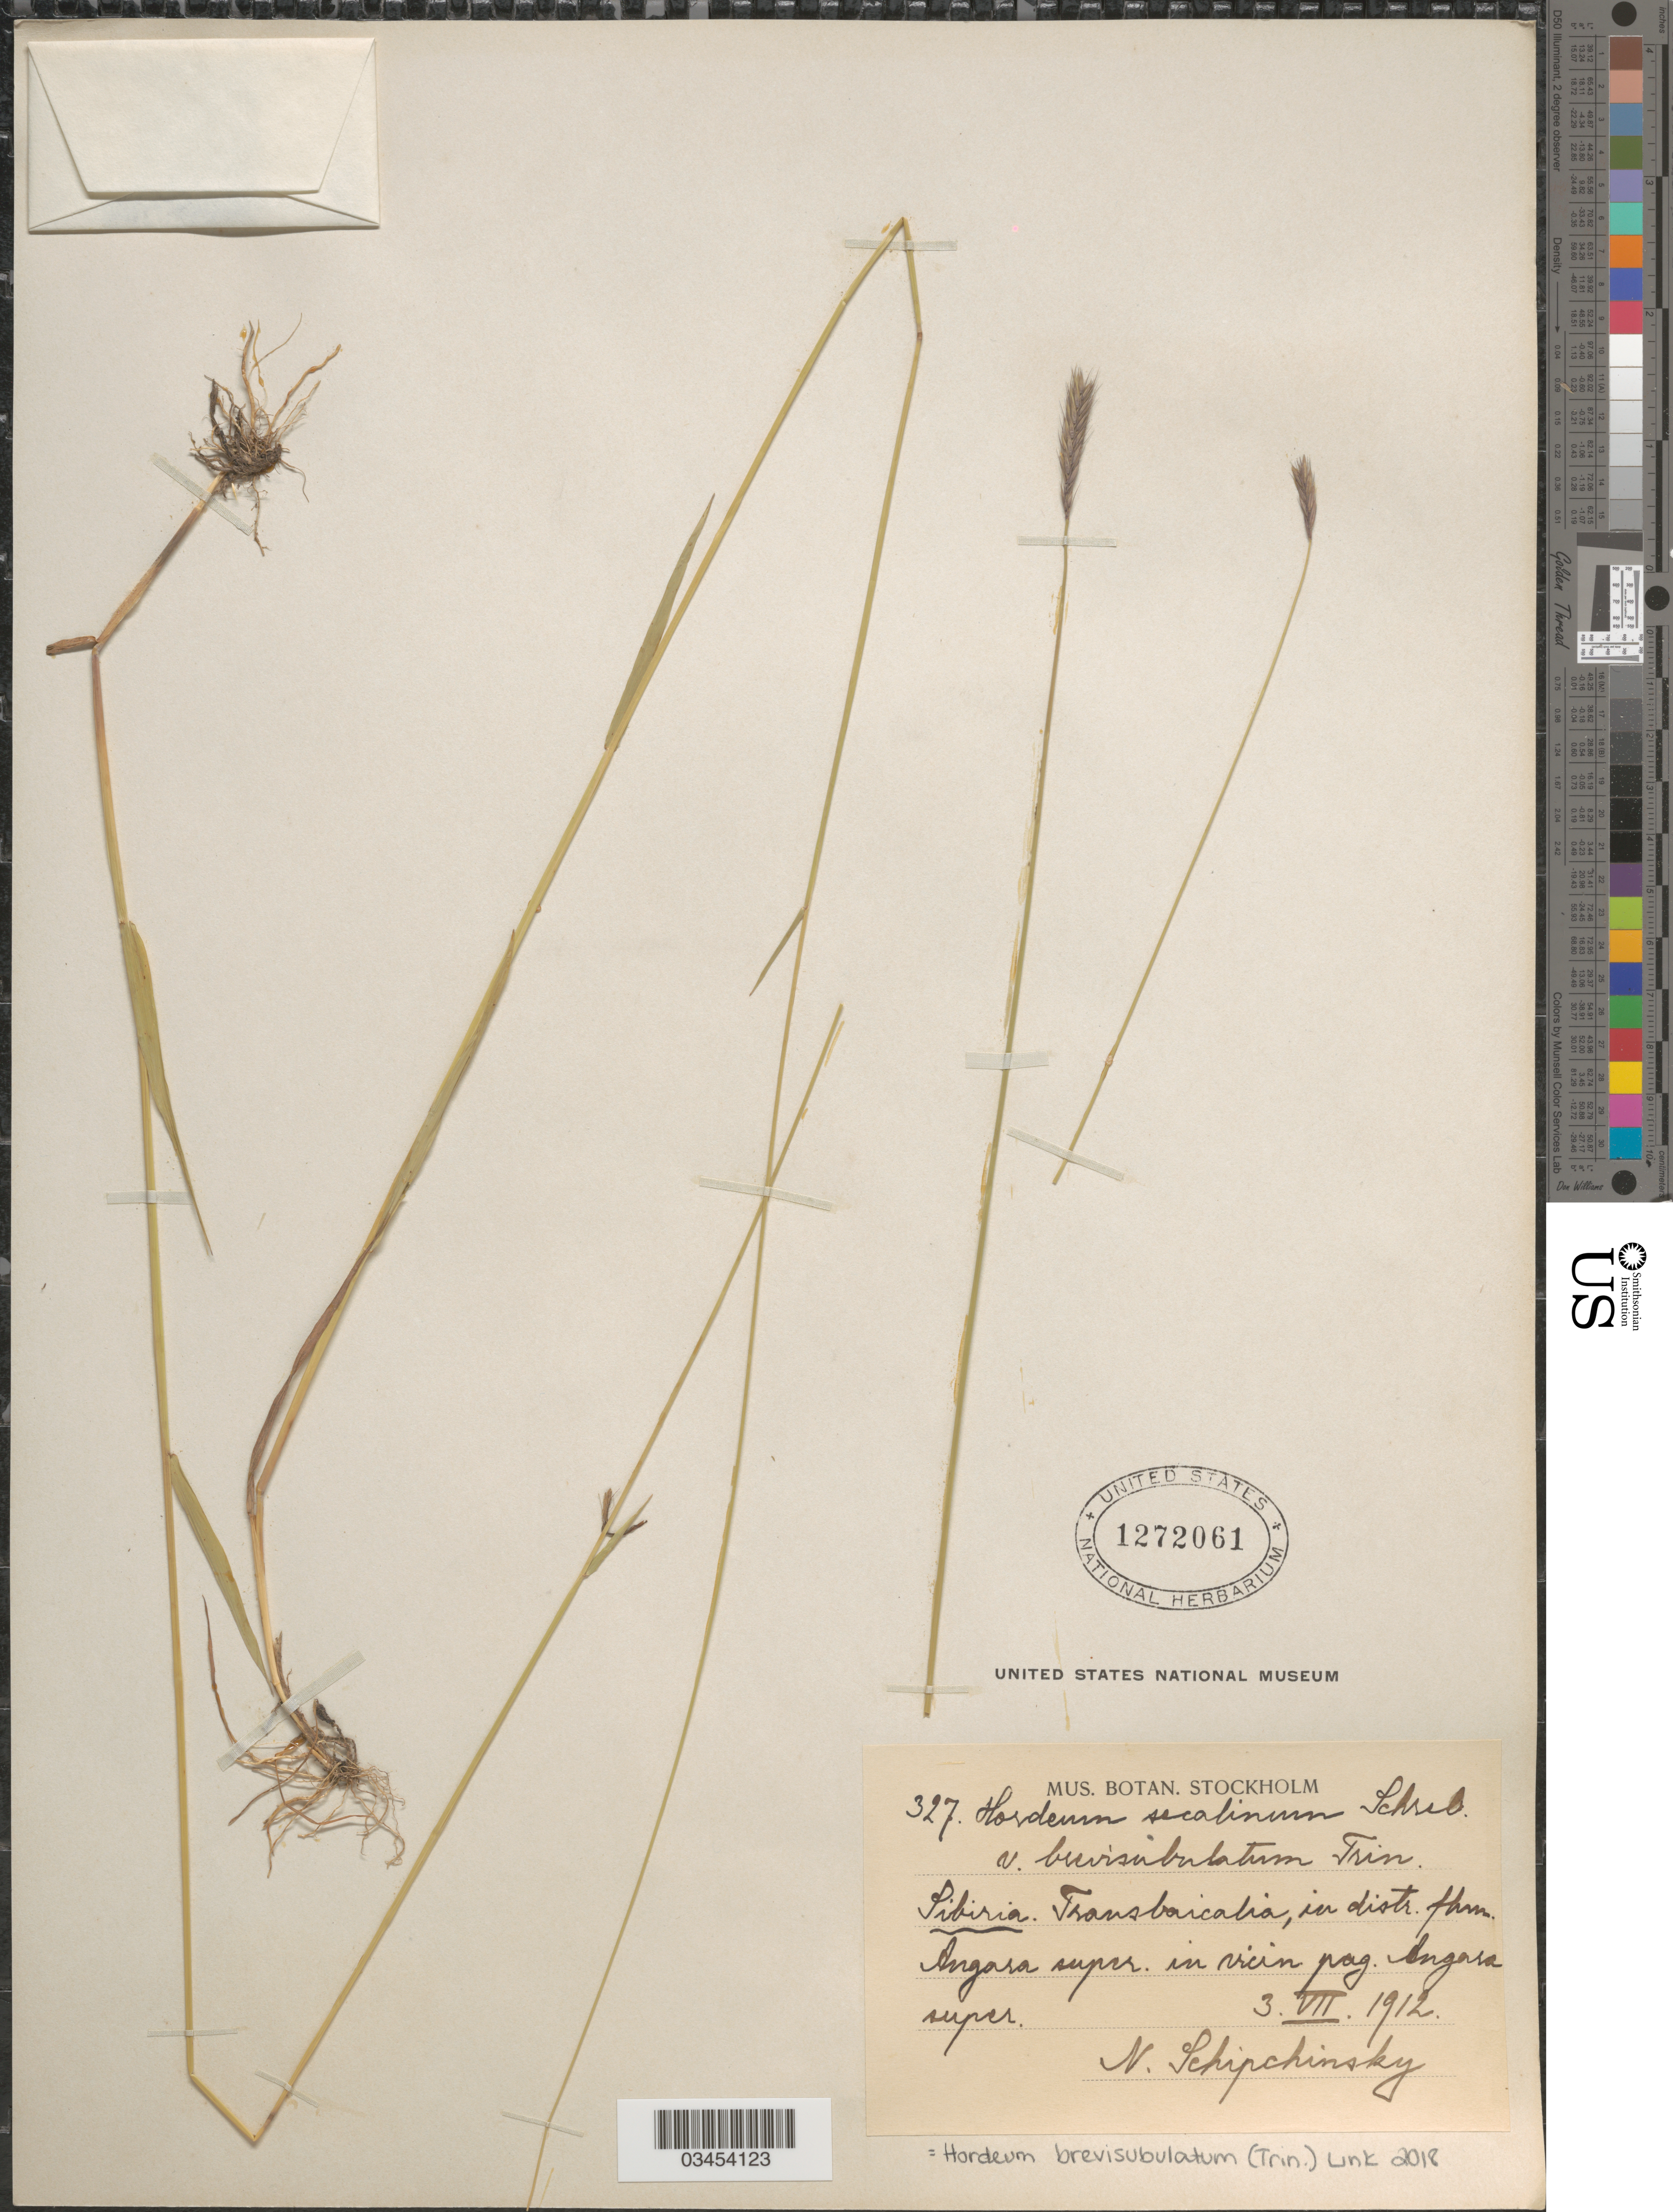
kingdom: Plantae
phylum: Tracheophyta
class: Liliopsida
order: Poales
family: Poaceae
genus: Hordeum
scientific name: Hordeum brevisubulatum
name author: (Trin.) Link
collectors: N. Schipczinsky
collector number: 327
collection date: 1912-07-03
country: Russian Federation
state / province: Irkutsk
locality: Sibiria. Transbaicalia, in distr. flum. Angara super, in vicin pag. Angara super.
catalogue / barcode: US 1272061